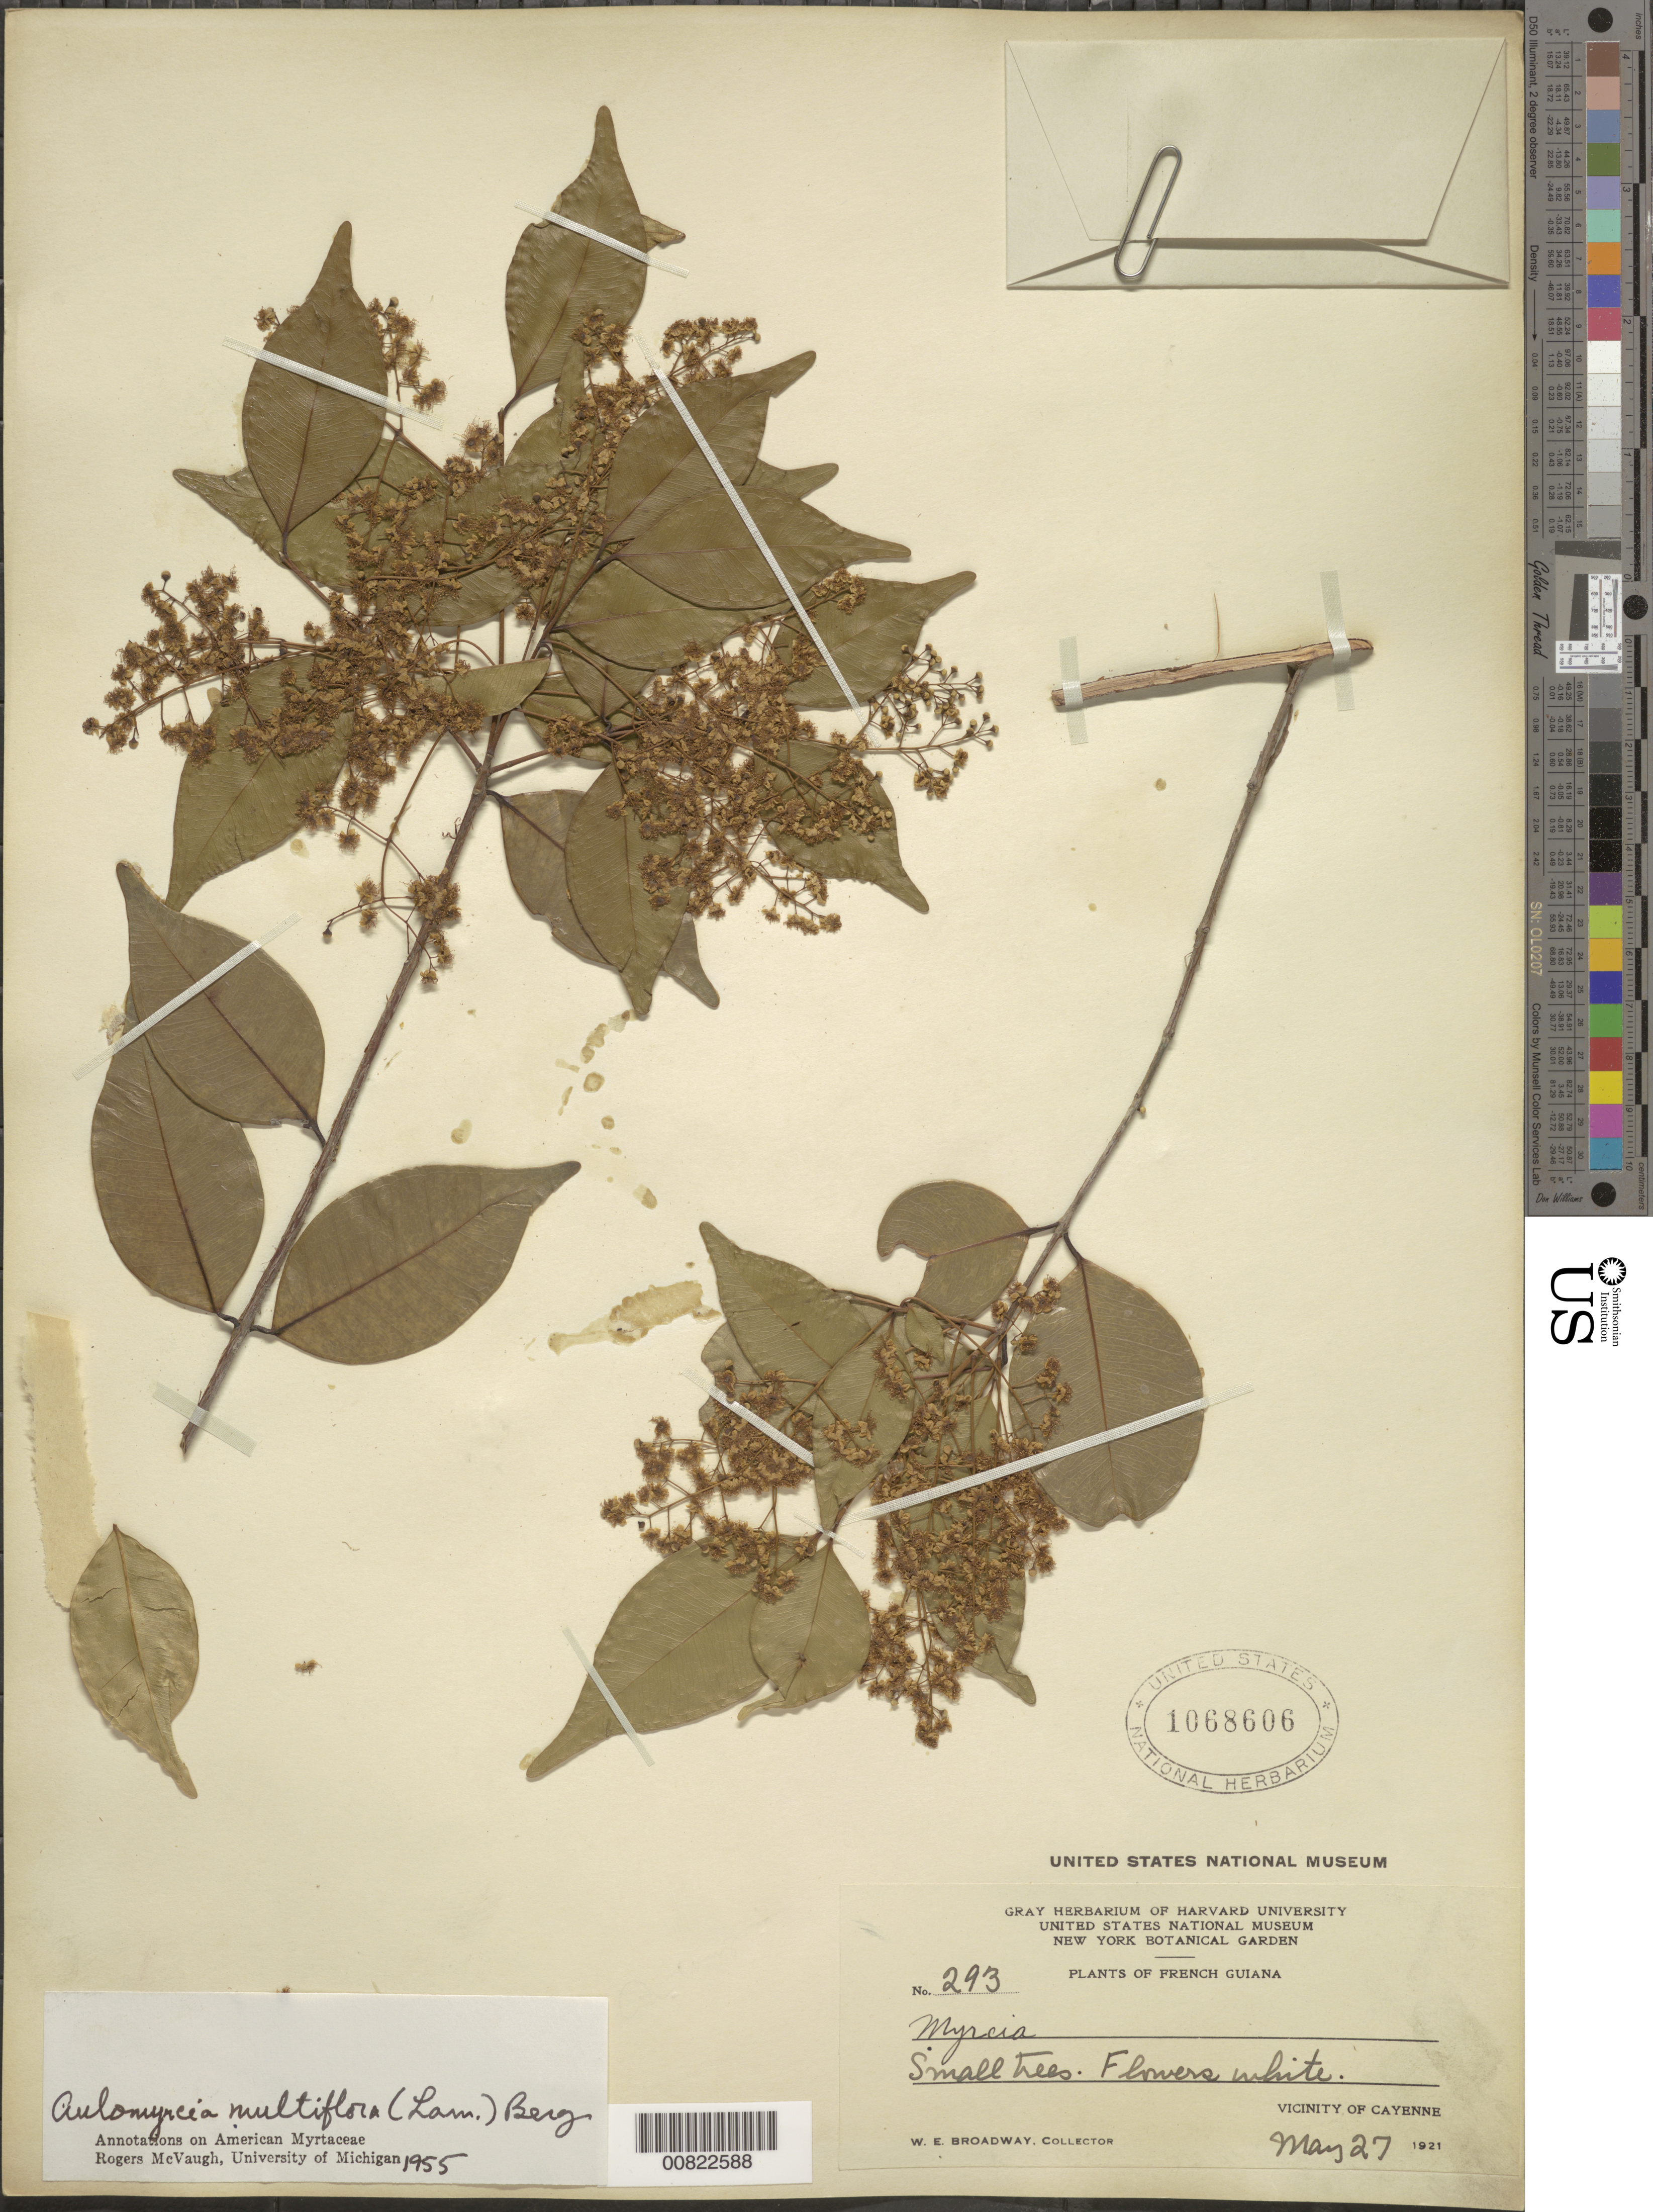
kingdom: Plantae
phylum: Tracheophyta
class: Magnoliopsida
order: Myrtales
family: Myrtaceae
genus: Myrcia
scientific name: Myrcia multiflora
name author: (Lam.) DC.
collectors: W. E. Broadway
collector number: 293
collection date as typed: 27-May-21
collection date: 1921-05-27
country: French Guiana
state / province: Cayenne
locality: Cayenne, vic.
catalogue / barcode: US 1068606